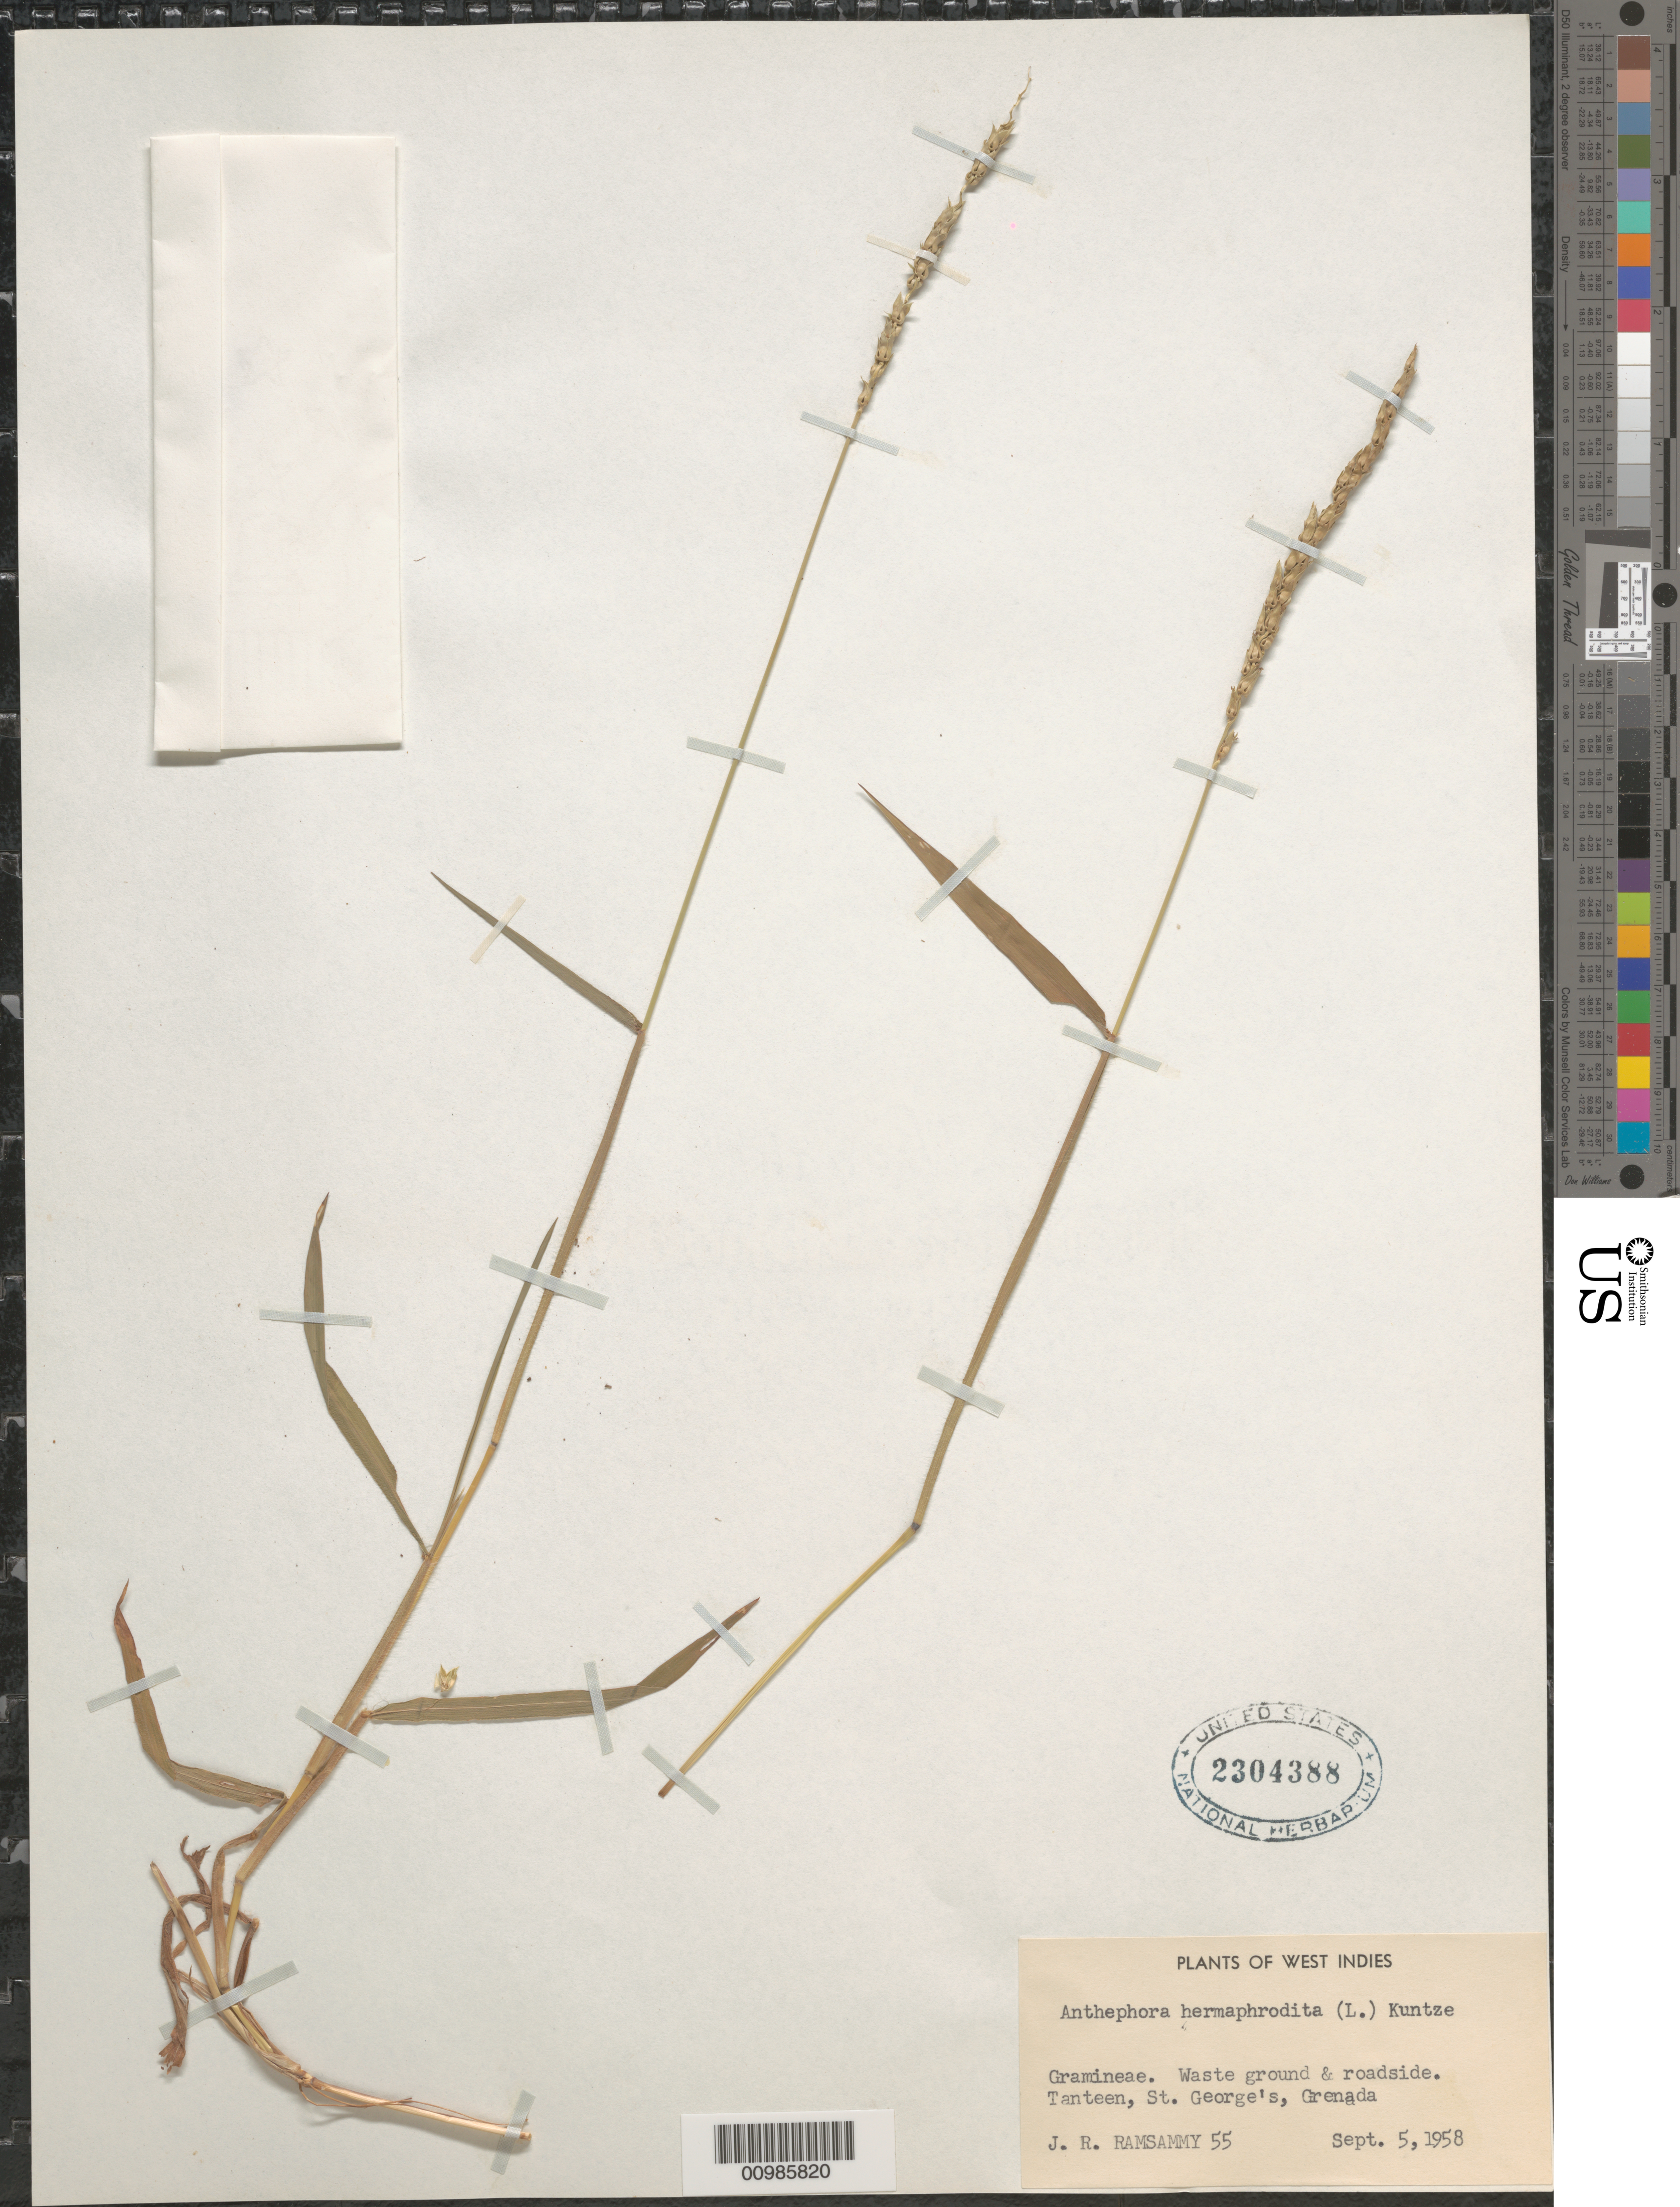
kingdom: Plantae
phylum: Tracheophyta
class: Liliopsida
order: Poales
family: Poaceae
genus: Anthephora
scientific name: Anthephora hermaphrodita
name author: (L.) Kuntze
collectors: J. Ramsammy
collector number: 55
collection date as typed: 05 Sep 1958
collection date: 1958-09-05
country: Grenada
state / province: Saint George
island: Grenada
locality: Tanteen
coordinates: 0 N, 0 E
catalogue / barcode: US 2304388